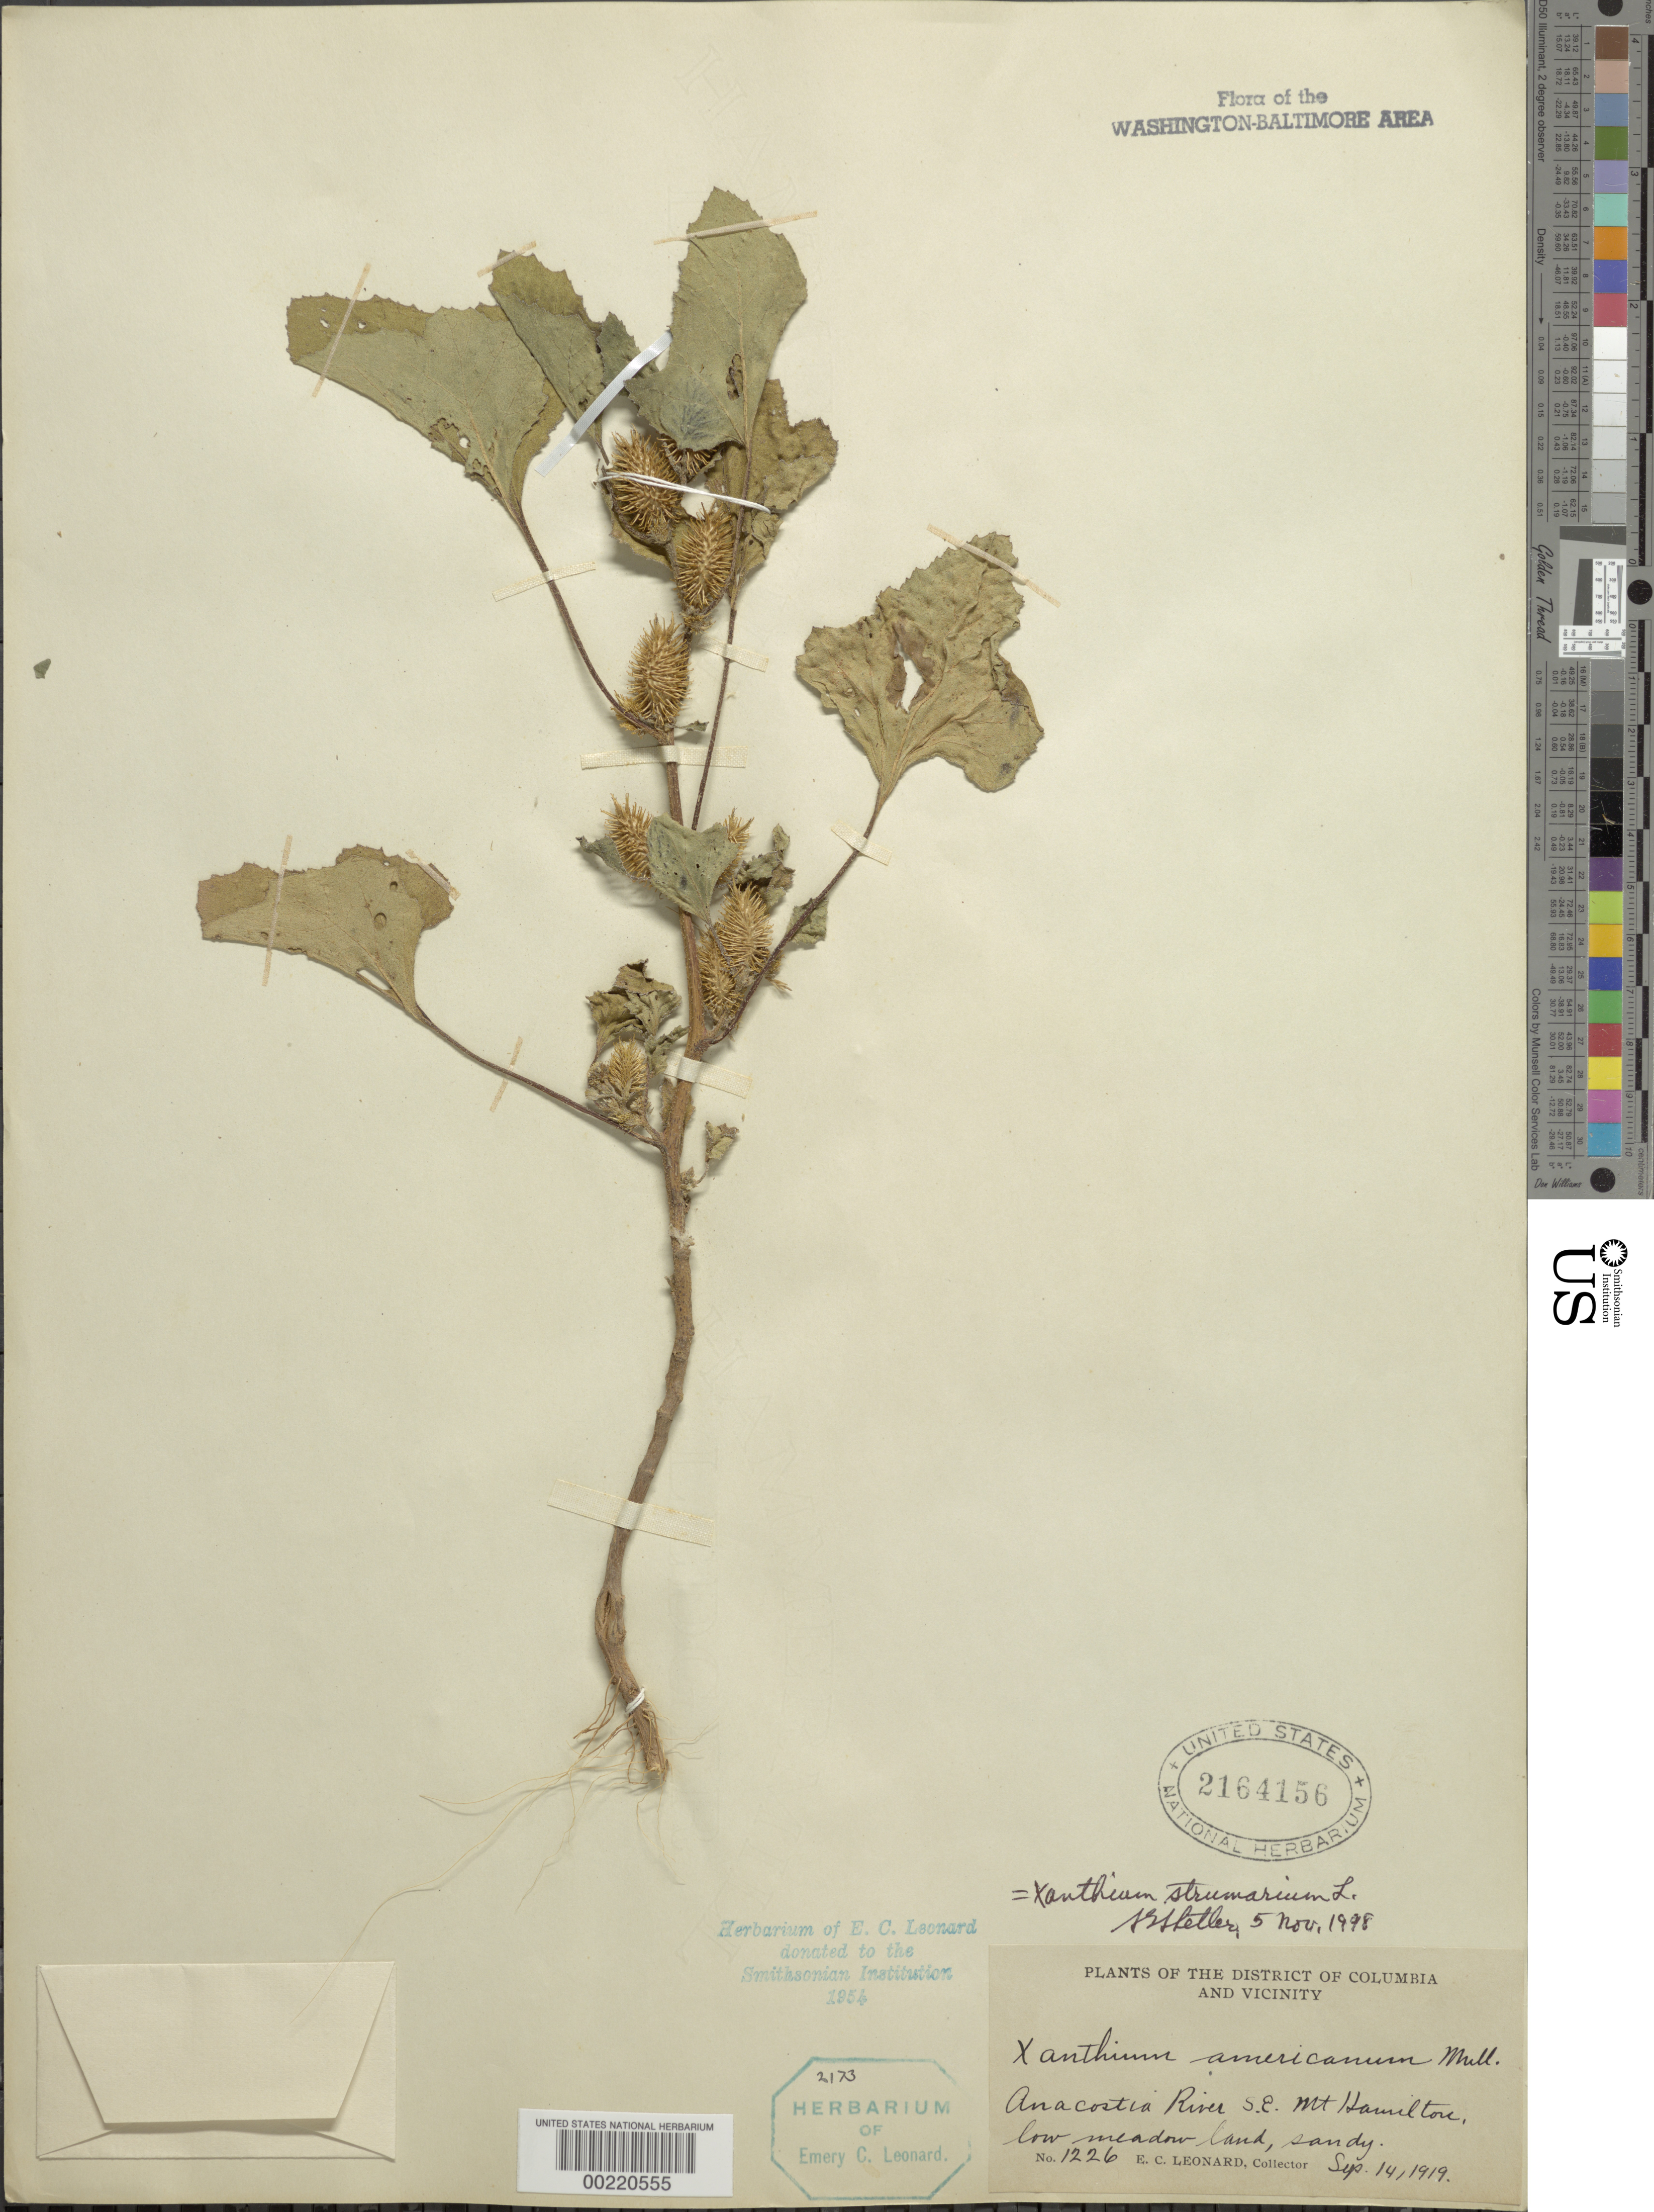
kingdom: Plantae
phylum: Tracheophyta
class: Magnoliopsida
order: Asterales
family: Asteraceae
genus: Xanthium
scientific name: Xanthium strumarium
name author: L.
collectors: E. C. Leonard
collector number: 1226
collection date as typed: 14 Sep 1919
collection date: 1919-09-14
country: United States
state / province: District of Columbia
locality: Anacostia River SE of Mount Hamilton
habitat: Low meadow land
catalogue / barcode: US 2164156